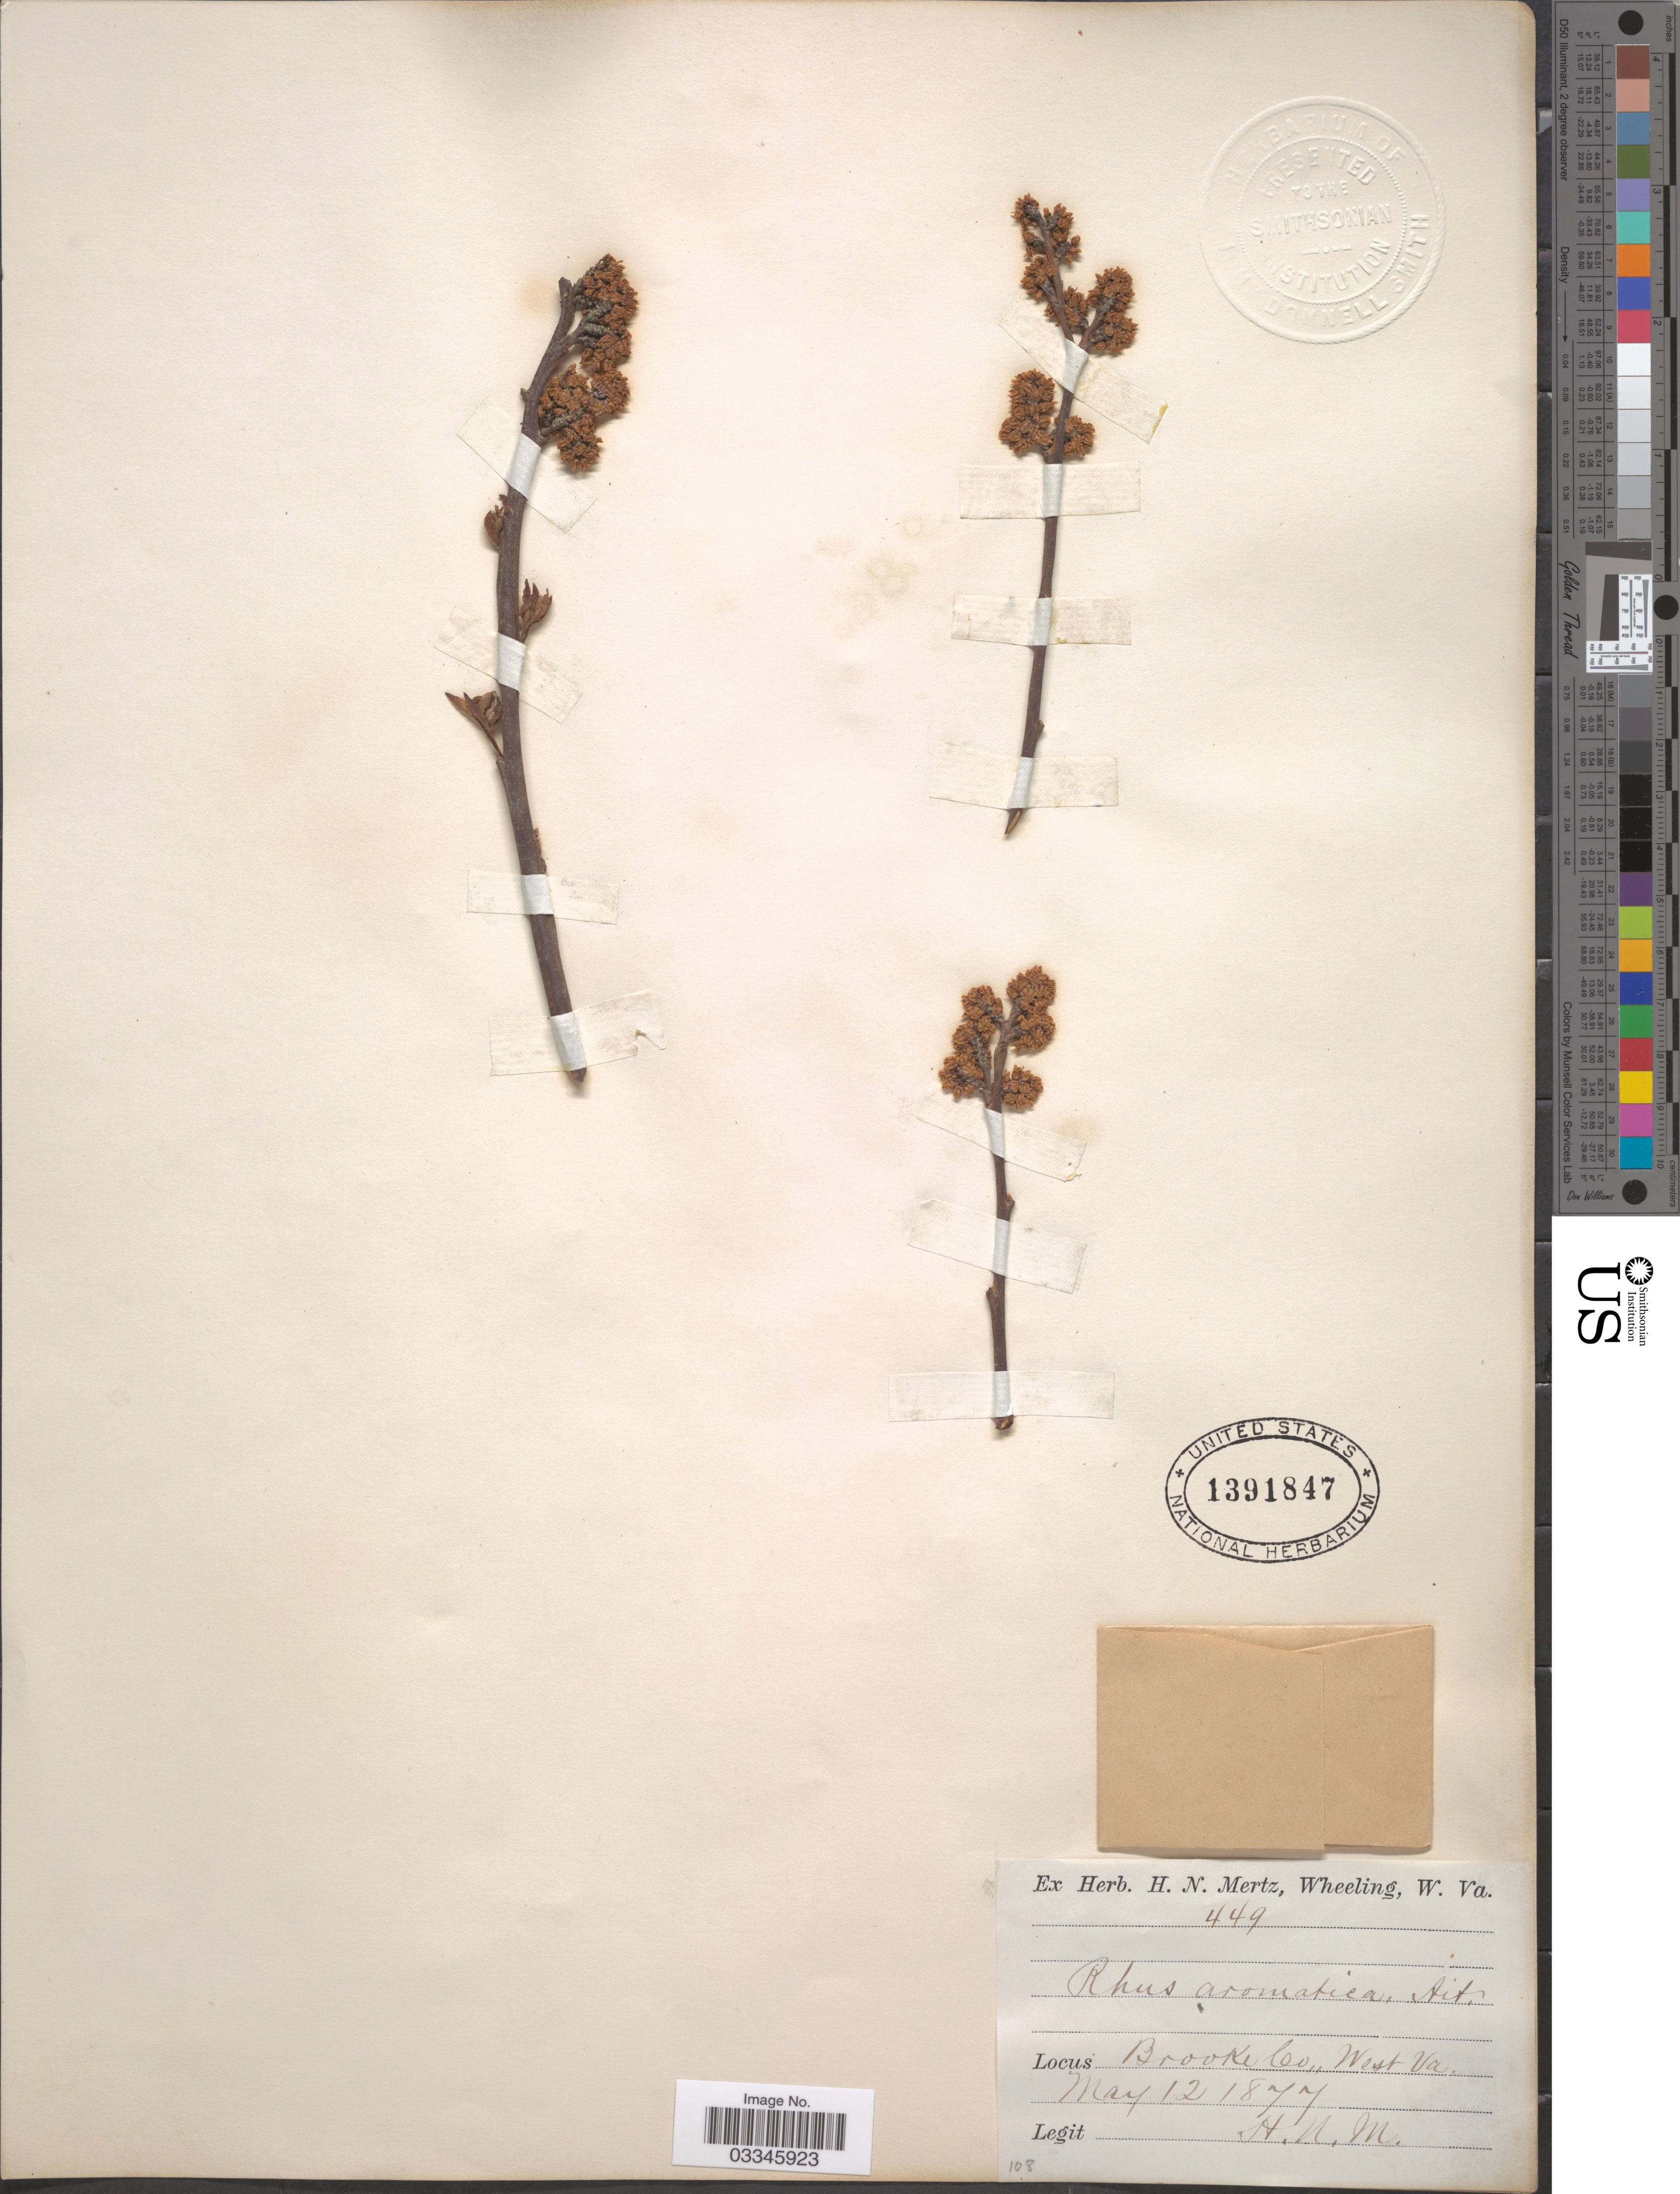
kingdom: Plantae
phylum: Tracheophyta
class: Magnoliopsida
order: Sapindales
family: Anacardiaceae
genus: Rhus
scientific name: Rhus crenata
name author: Thunb.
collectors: H. Mertz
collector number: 449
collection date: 1877-05-12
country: United States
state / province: West Virginia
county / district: Brooke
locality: Brooke Co.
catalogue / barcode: US 1391847